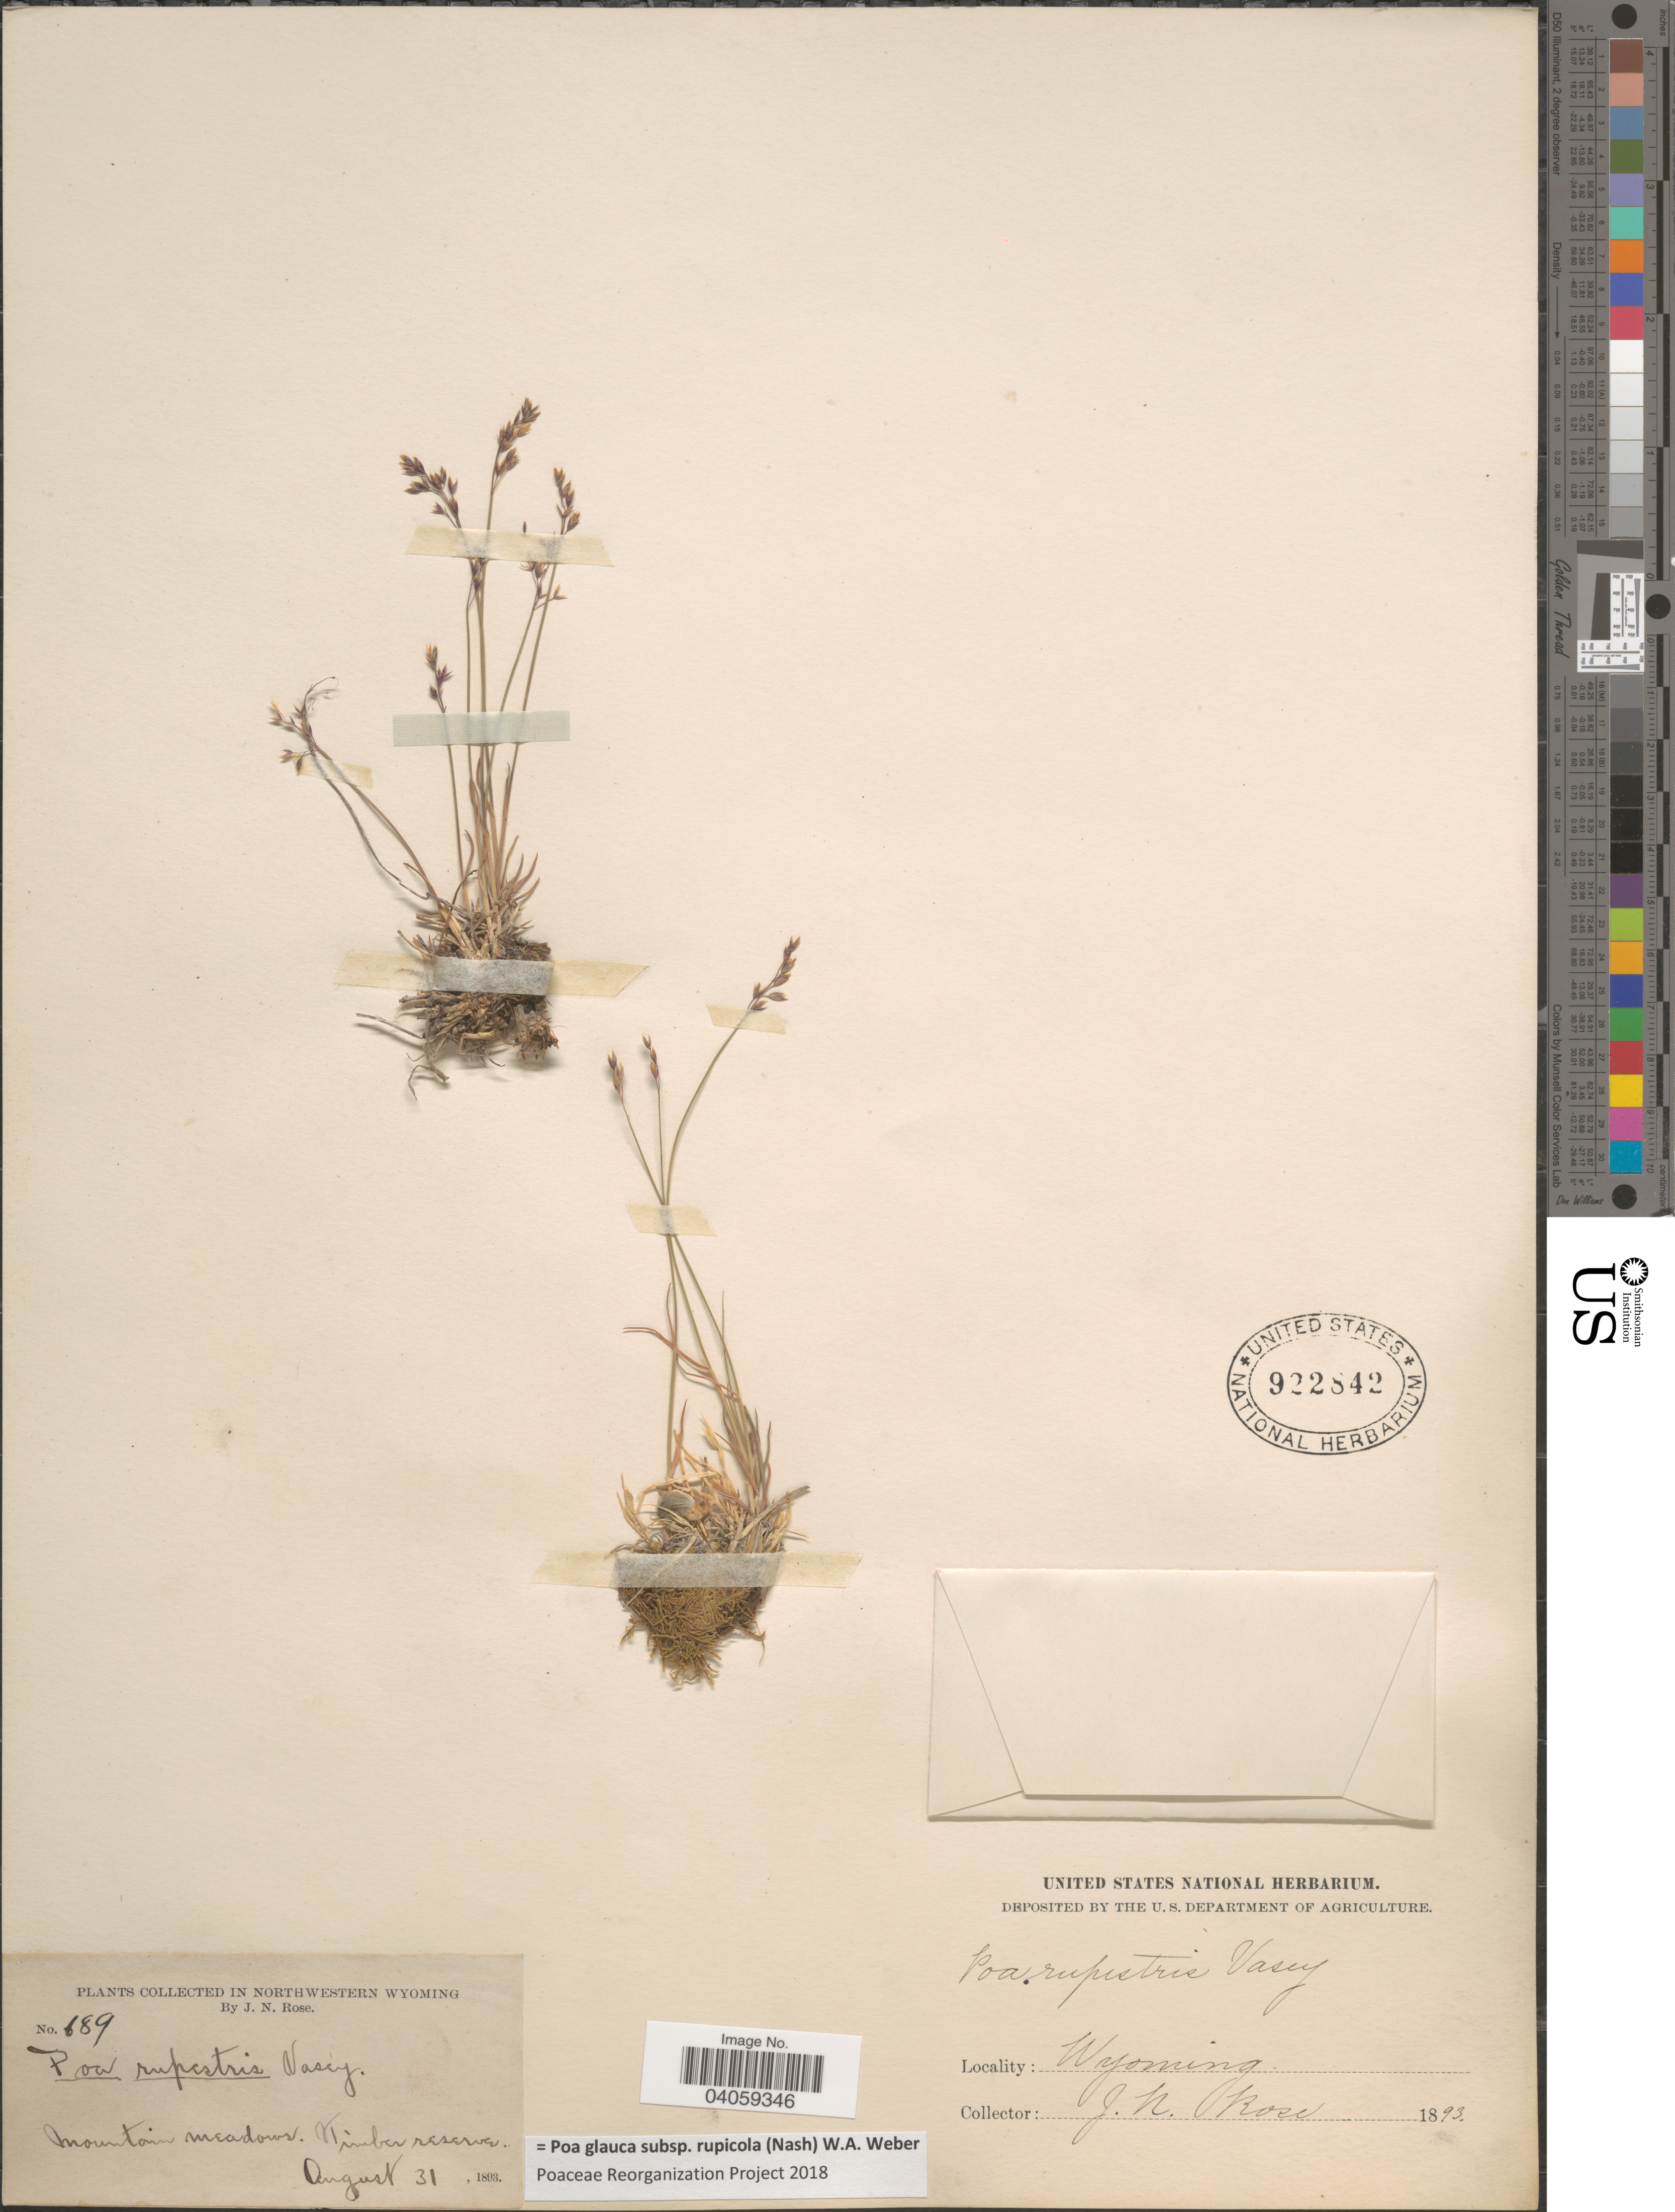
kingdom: Plantae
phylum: Tracheophyta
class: Liliopsida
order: Poales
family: Poaceae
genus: Poa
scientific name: Poa glauca subsp. rupicola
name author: (Nash) W.A. Weber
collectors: J. N. Rose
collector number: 689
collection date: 1893-08-31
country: United States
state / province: Wyoming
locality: Northwestern Wyoming. Mountain meadows. Timber reserve.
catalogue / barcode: US 922842